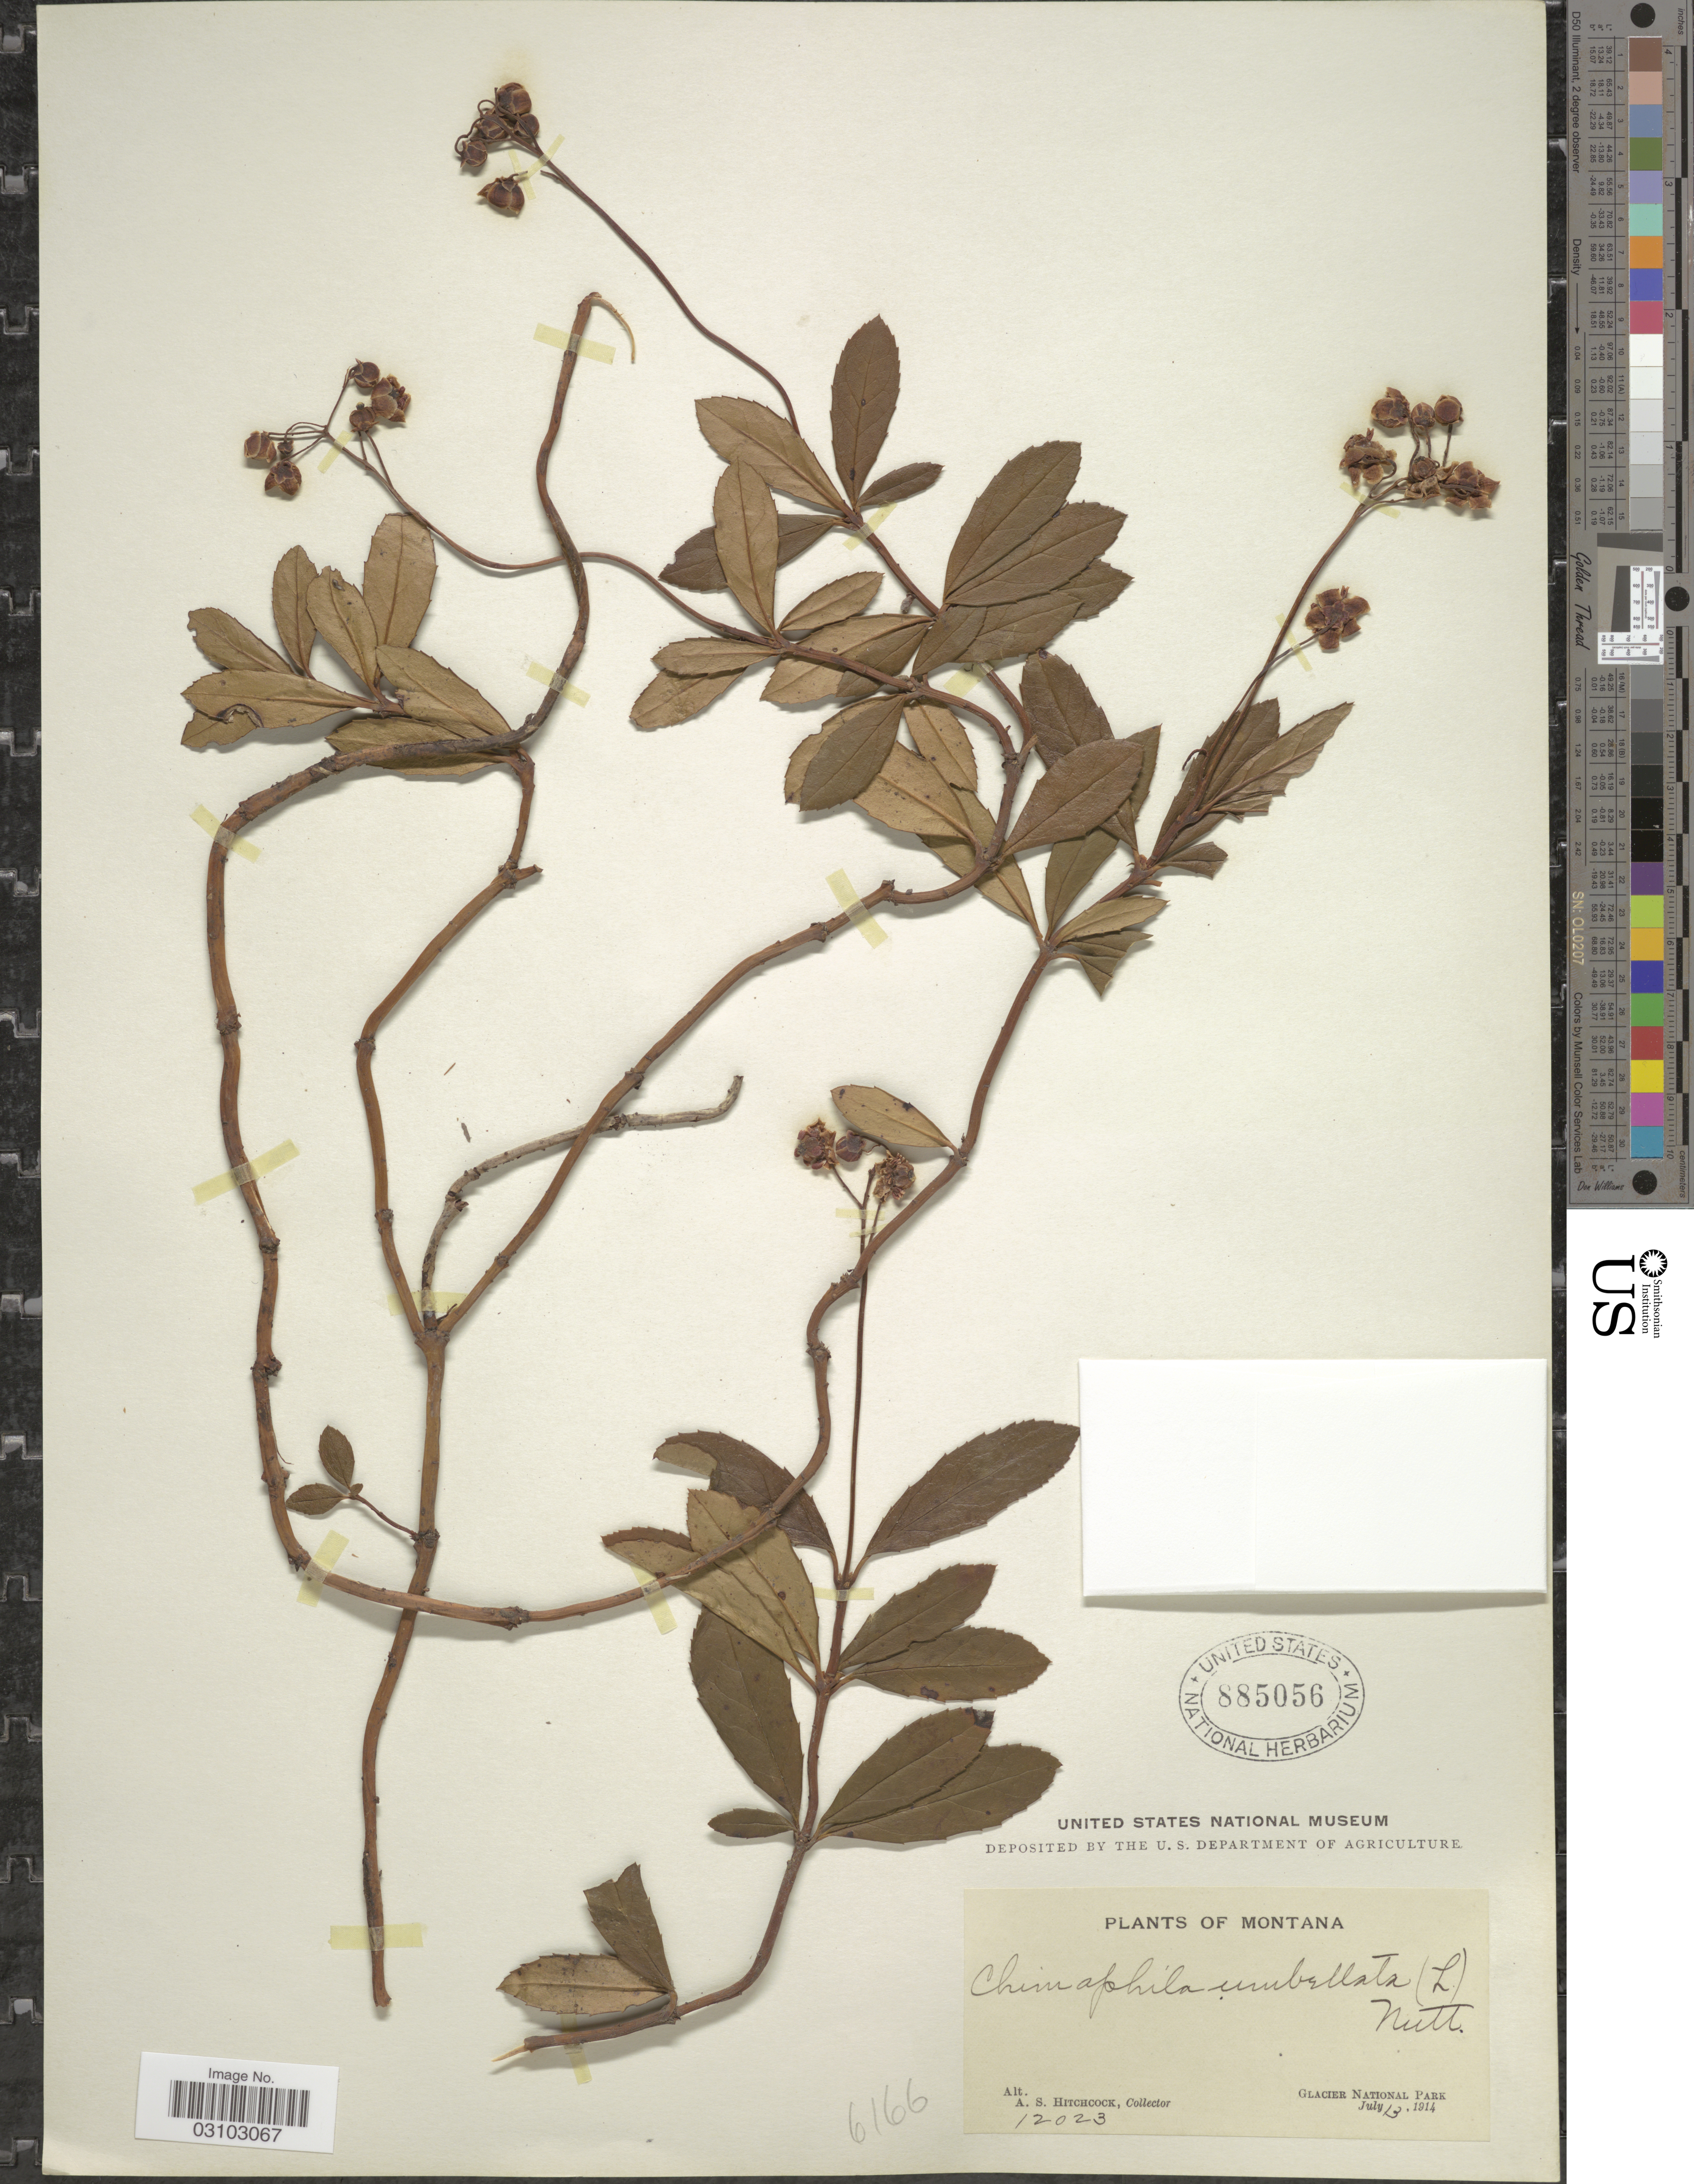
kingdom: Plantae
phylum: Tracheophyta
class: Magnoliopsida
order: Ericales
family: Ericaceae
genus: Chimaphila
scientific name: Chimaphila umbellata var. occidentalis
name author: (Rydb.) S.F. Blake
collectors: A. S. Hitchcock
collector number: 12023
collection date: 1914-07-13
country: United States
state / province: Montana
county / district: Flathead / Glacier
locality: Glacier National Park.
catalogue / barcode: US 885056